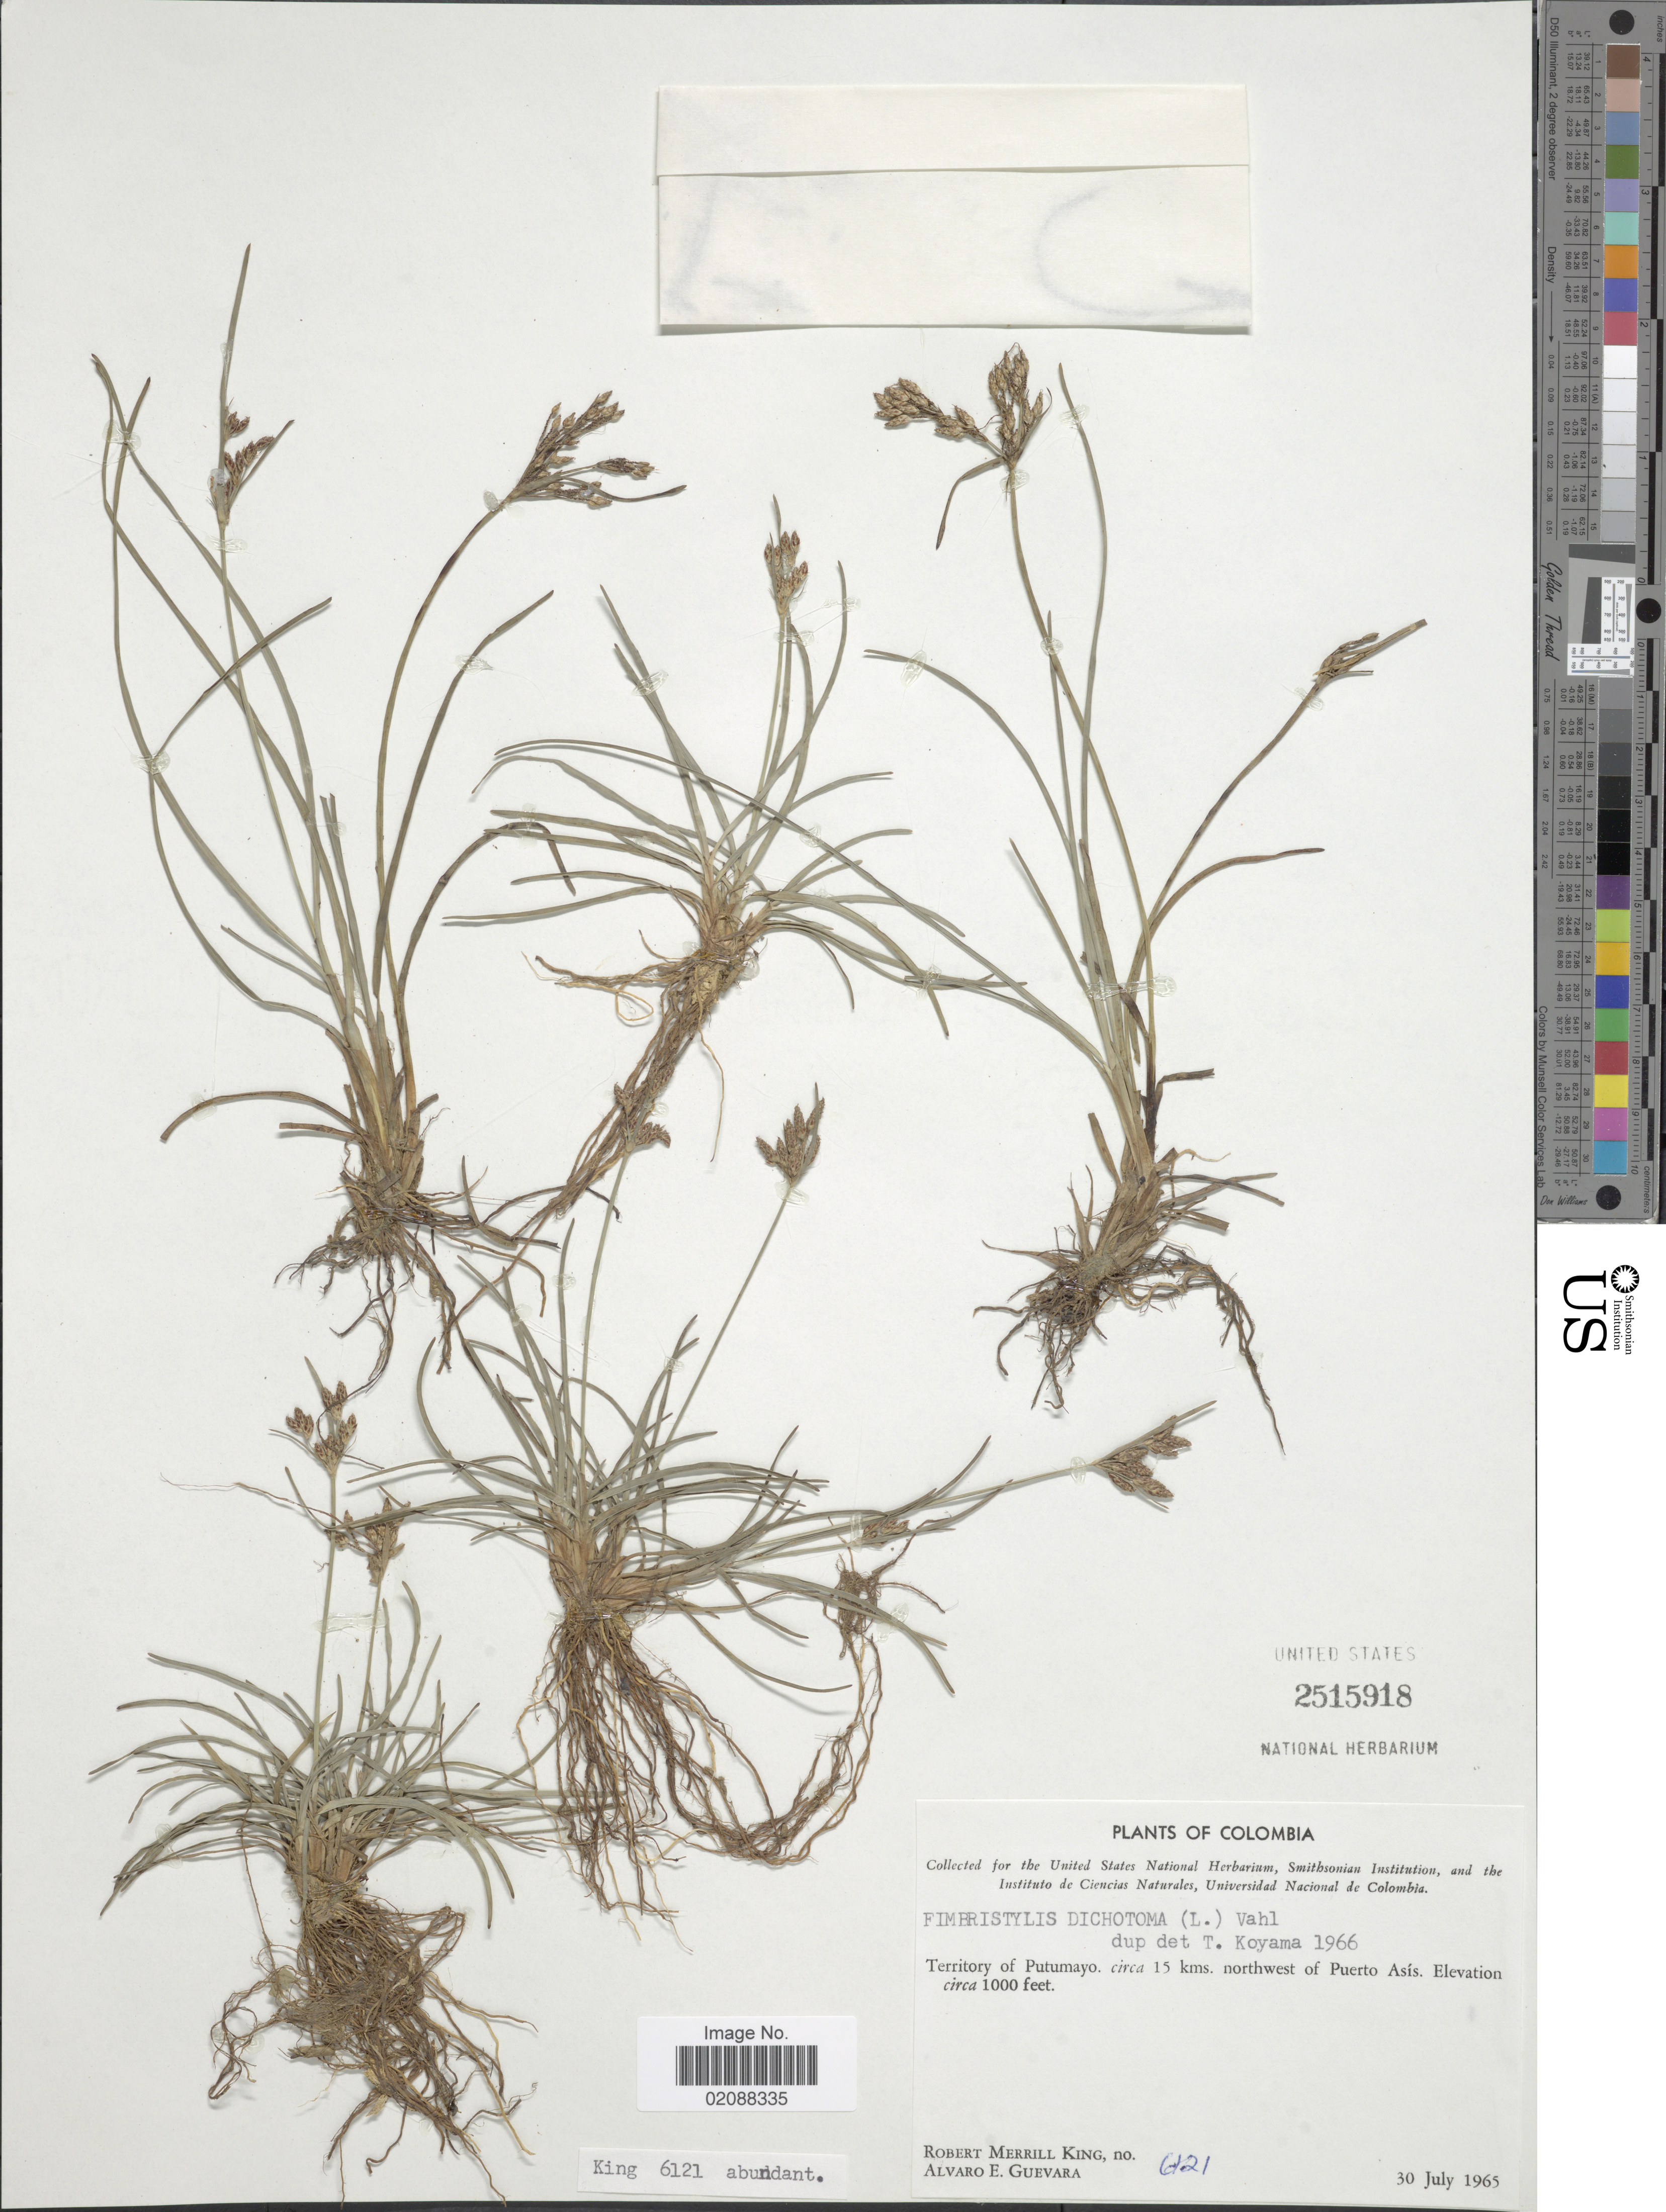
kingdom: Plantae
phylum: Tracheophyta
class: Liliopsida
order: Poales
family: Cyperaceae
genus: Fimbristylis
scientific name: Fimbristylis dichotoma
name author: (L.) Vahl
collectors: R. M. King & A. E. Guevara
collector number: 6121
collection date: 1965-07-30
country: Colombia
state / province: Putumayo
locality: Circa 15 kms northwest of Puerto Asis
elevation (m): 305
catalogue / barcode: US 2515918